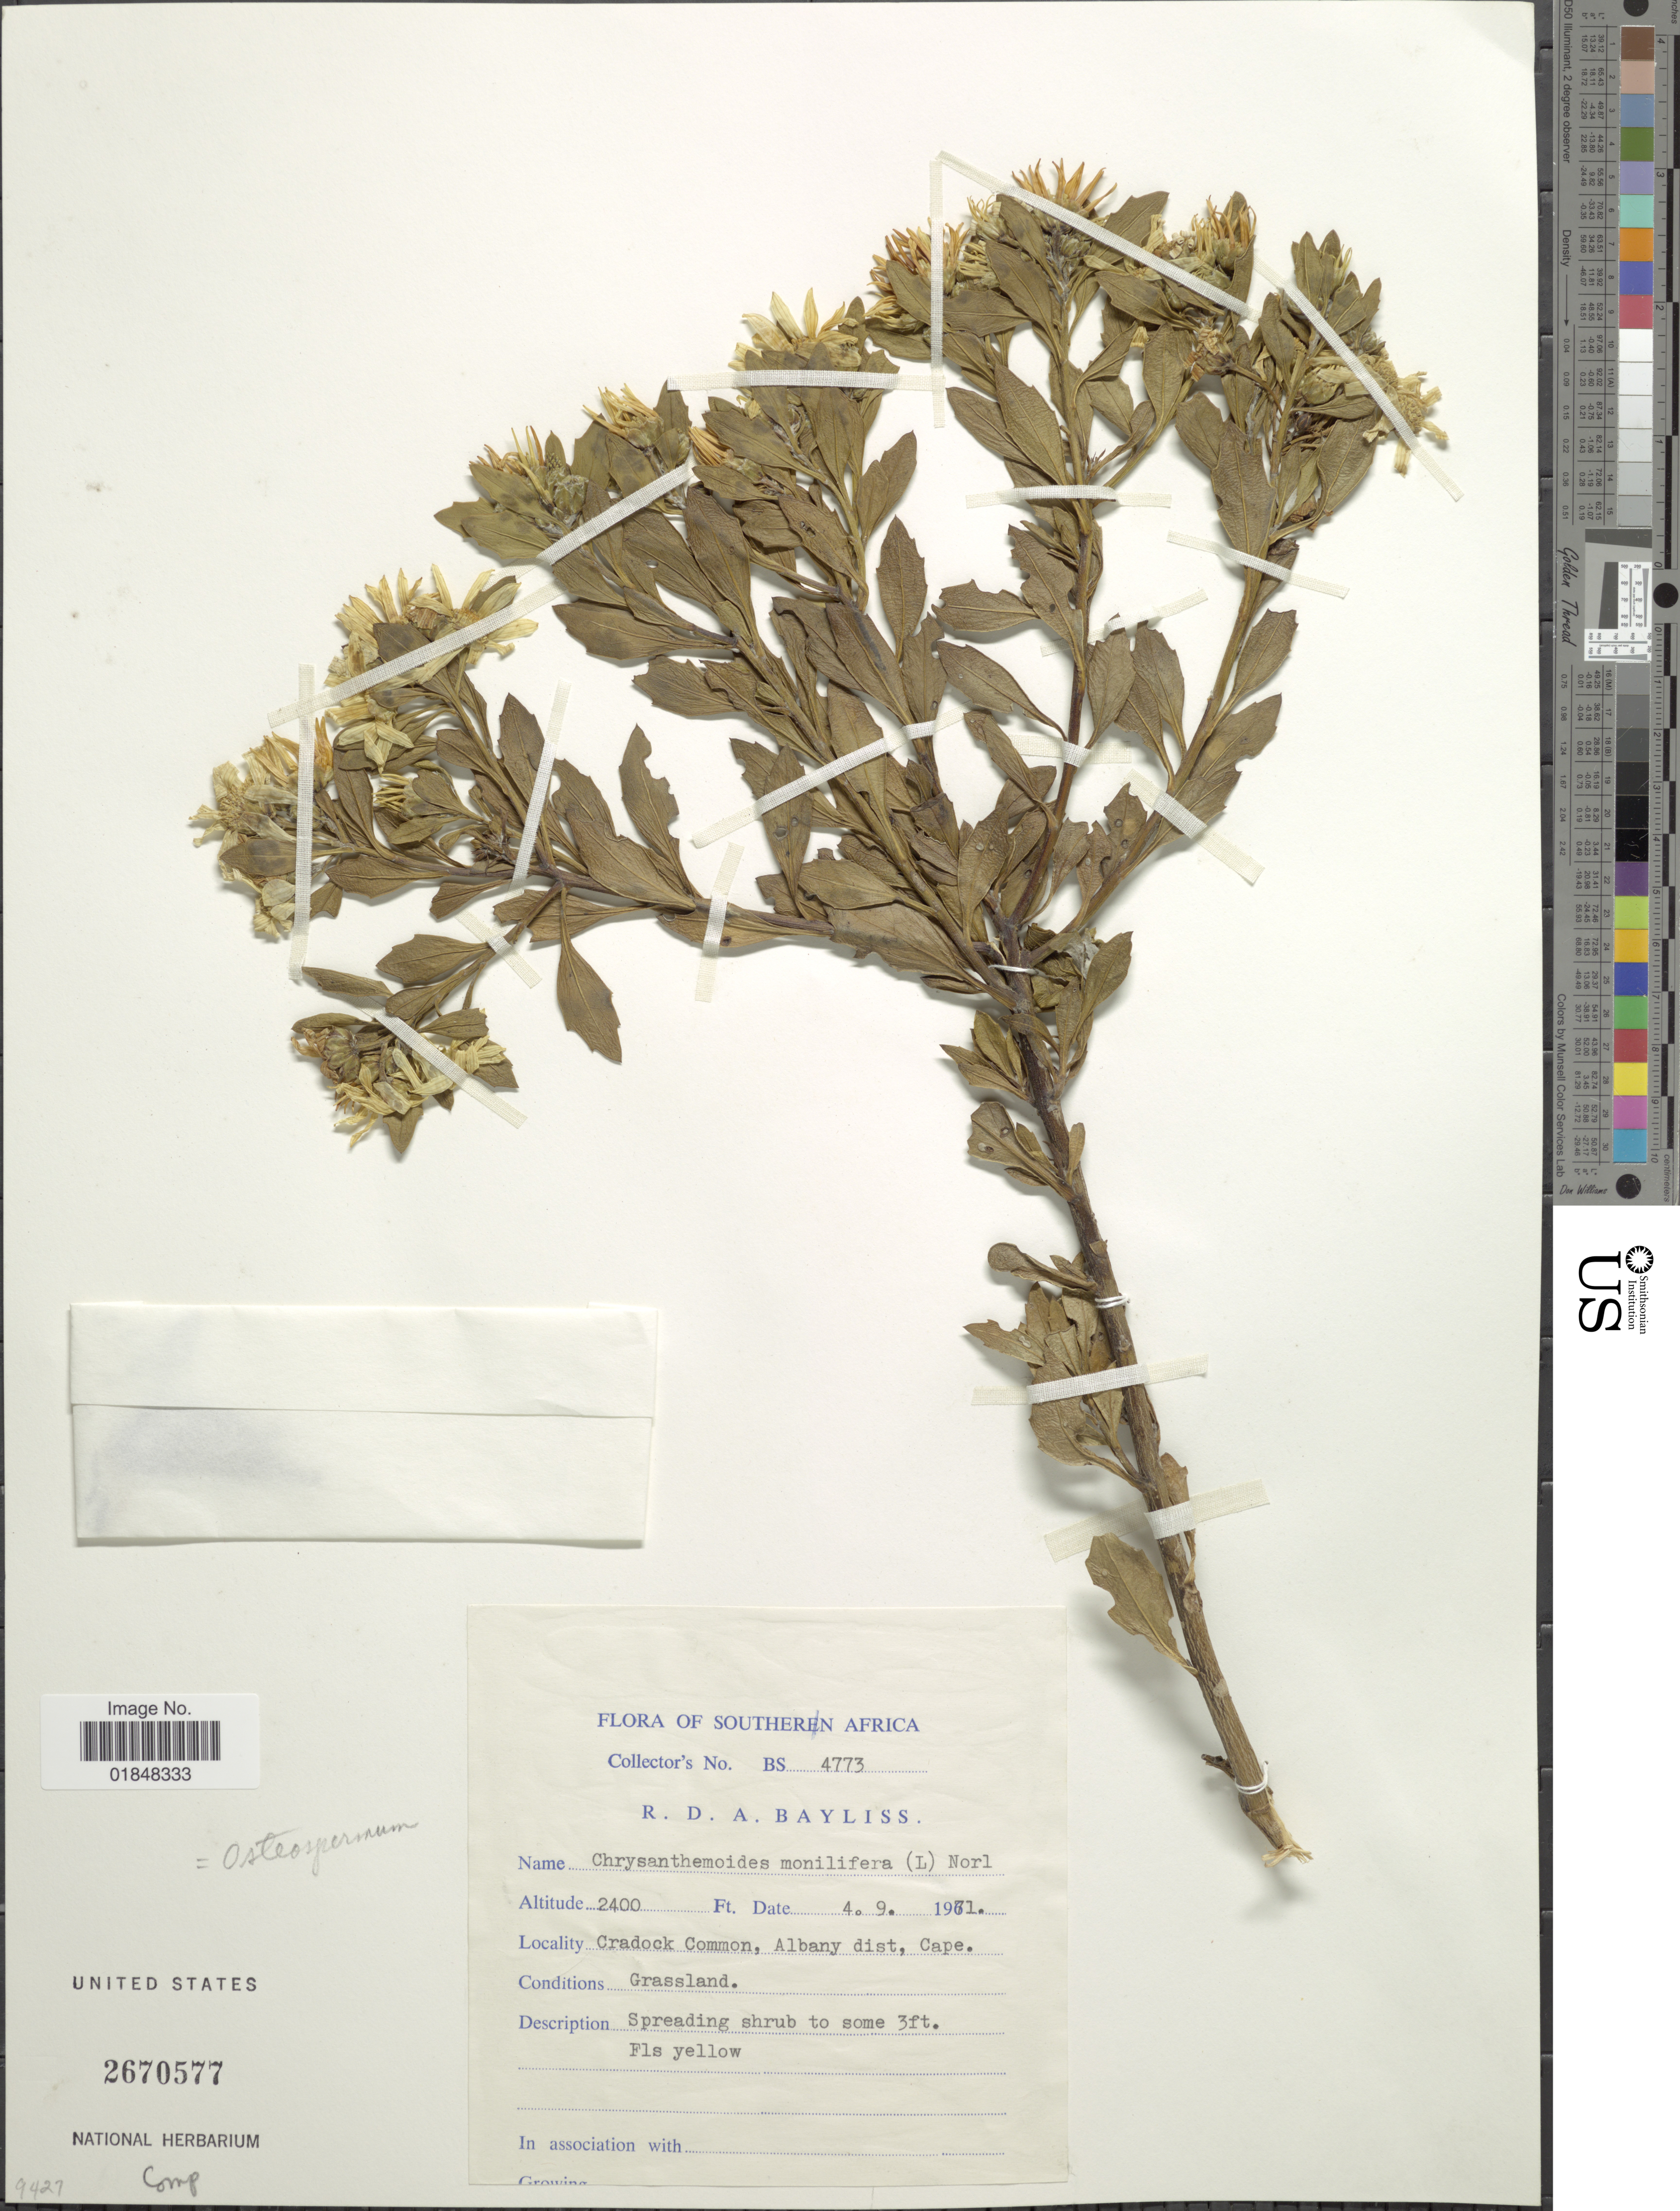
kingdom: Plantae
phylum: Tracheophyta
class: Magnoliopsida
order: Asterales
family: Asteraceae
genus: Chrysanthemoides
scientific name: Chrysanthemoides monilifera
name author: (L.) Norl.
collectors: R. Bayliss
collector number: BS 4773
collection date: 1971-09-04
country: South Africa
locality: Cradock sommon, Albany Dist. Cape.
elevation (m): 732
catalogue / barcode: US 2670577